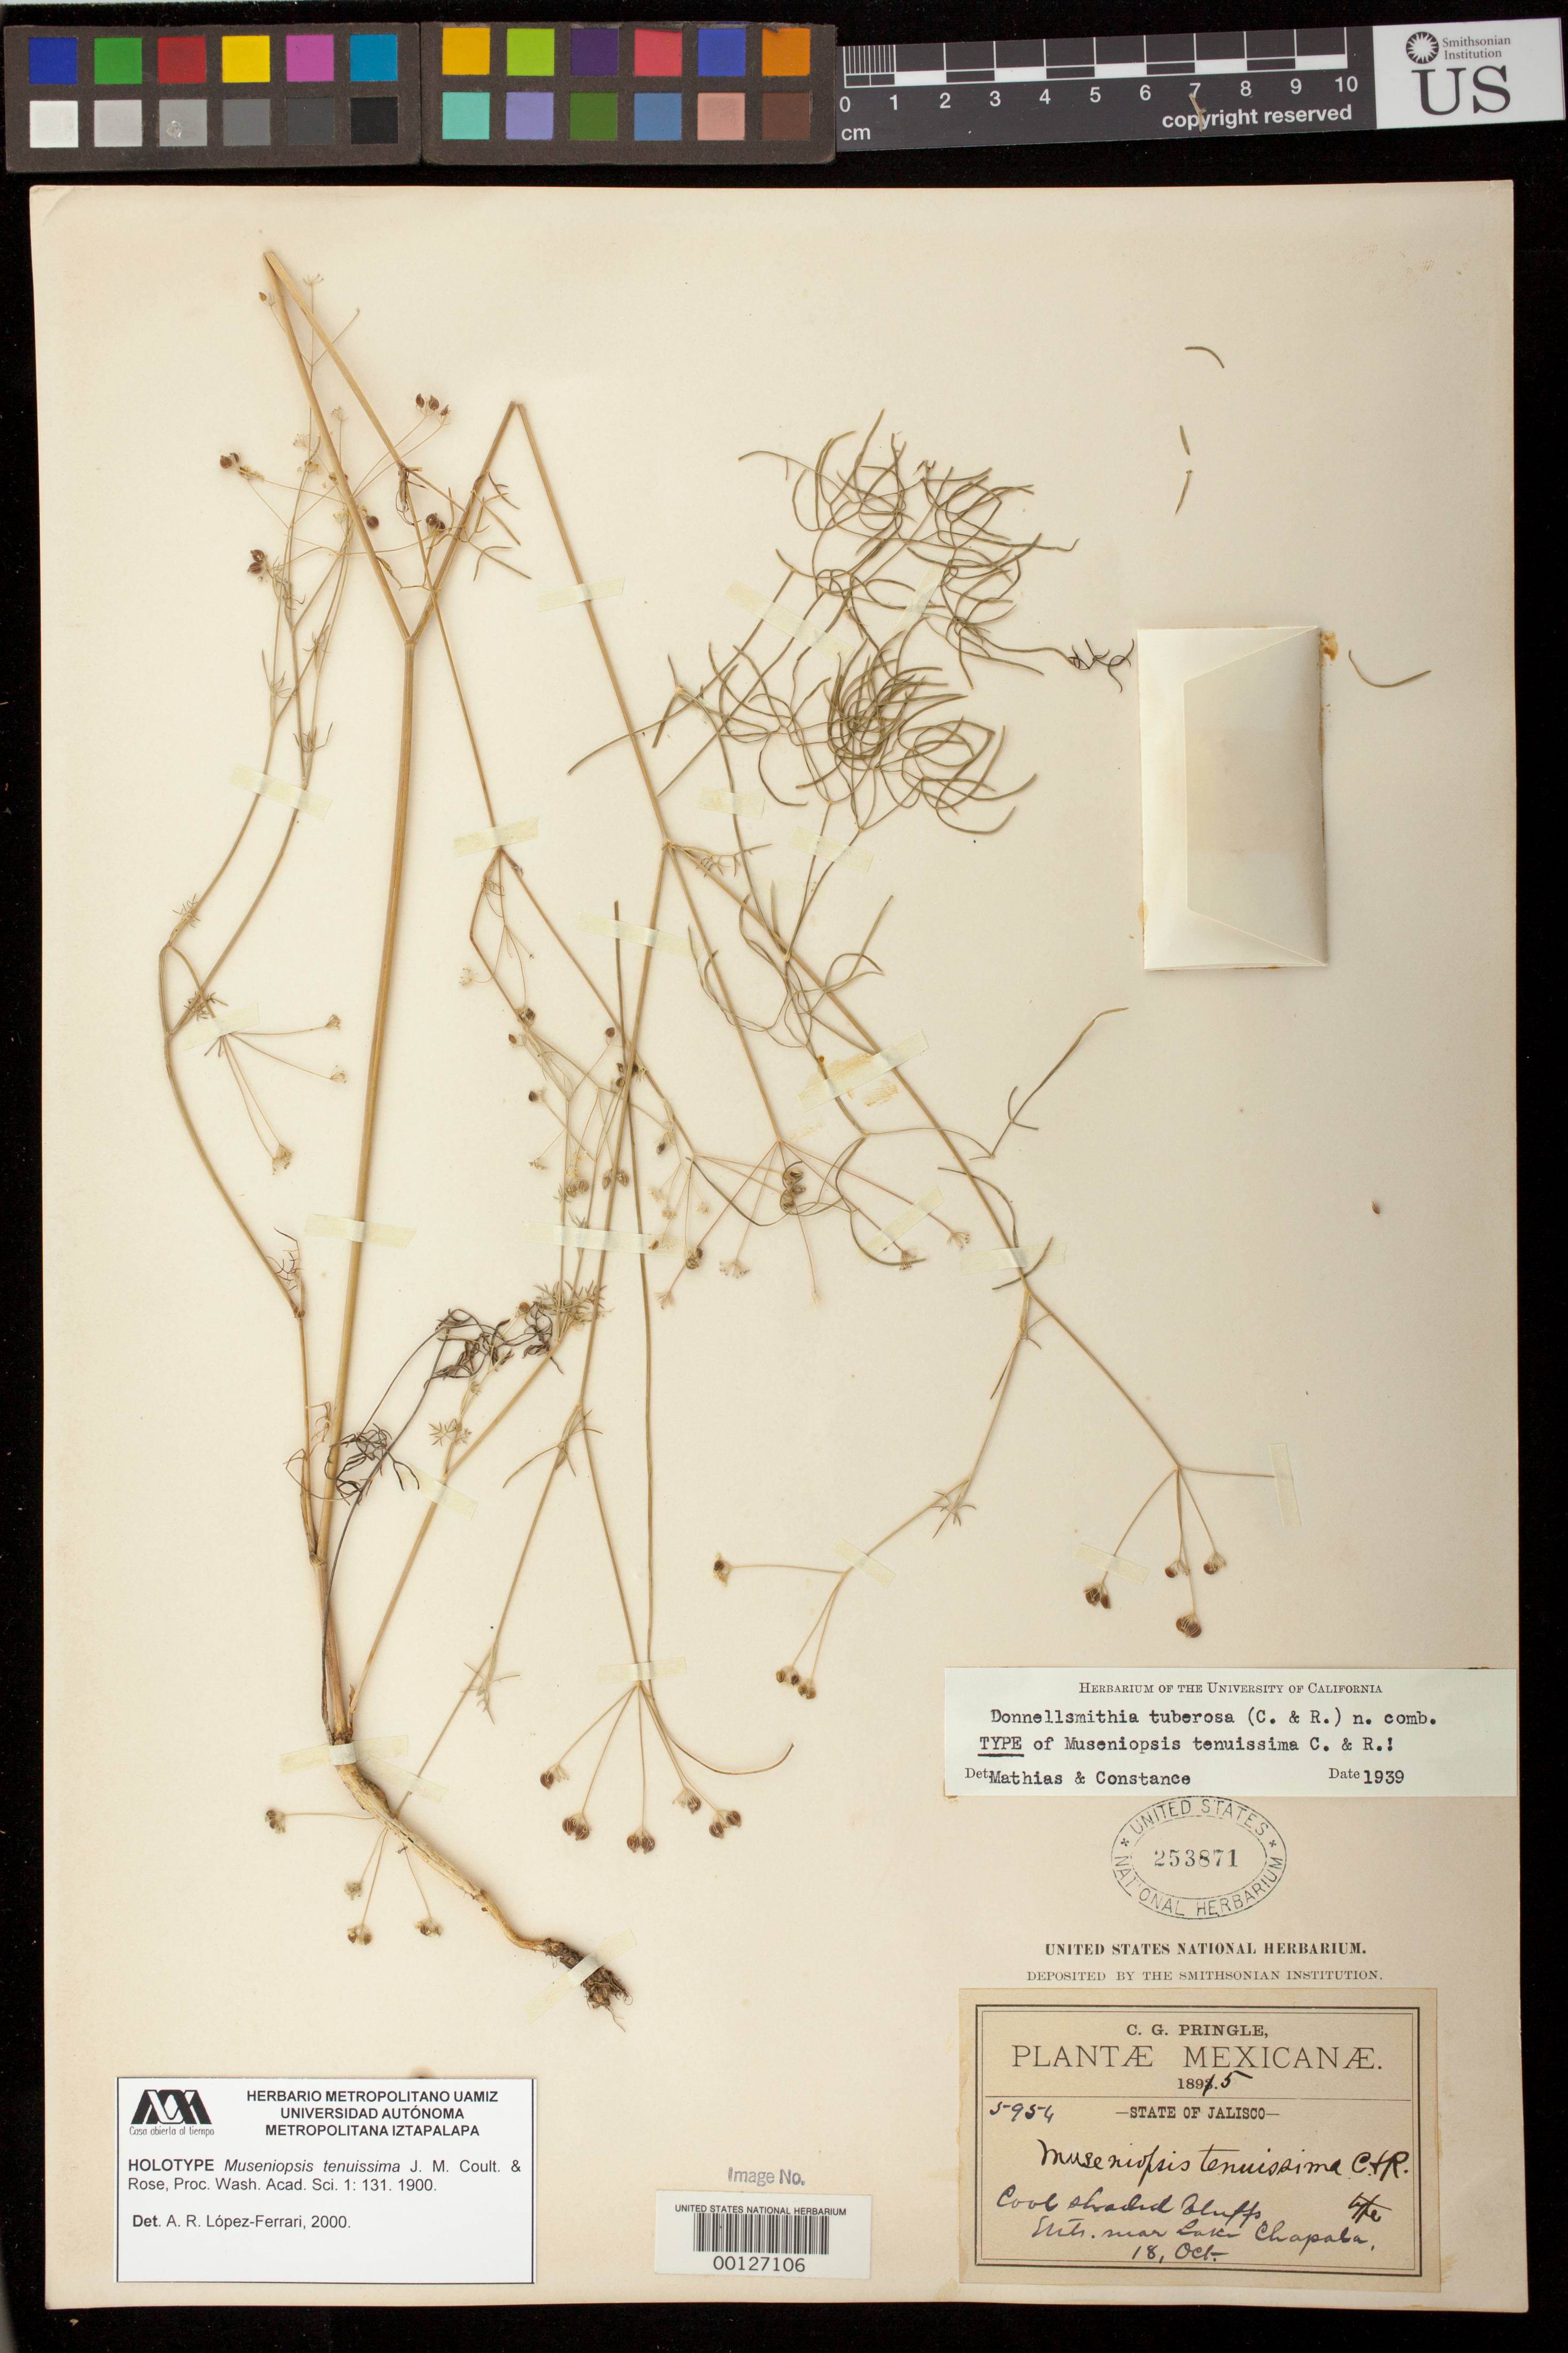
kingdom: Plantae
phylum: Tracheophyta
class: Magnoliopsida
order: Apiales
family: Apiaceae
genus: Museniopsis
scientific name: Museniopsis tenuissima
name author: J.M. Coult. & Rose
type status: Holotype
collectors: C. G. Pringle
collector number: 5954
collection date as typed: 18 Oct 1895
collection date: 1895-10-18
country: Mexico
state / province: Jalisco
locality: Near Lake Chapala.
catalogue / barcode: US 253871